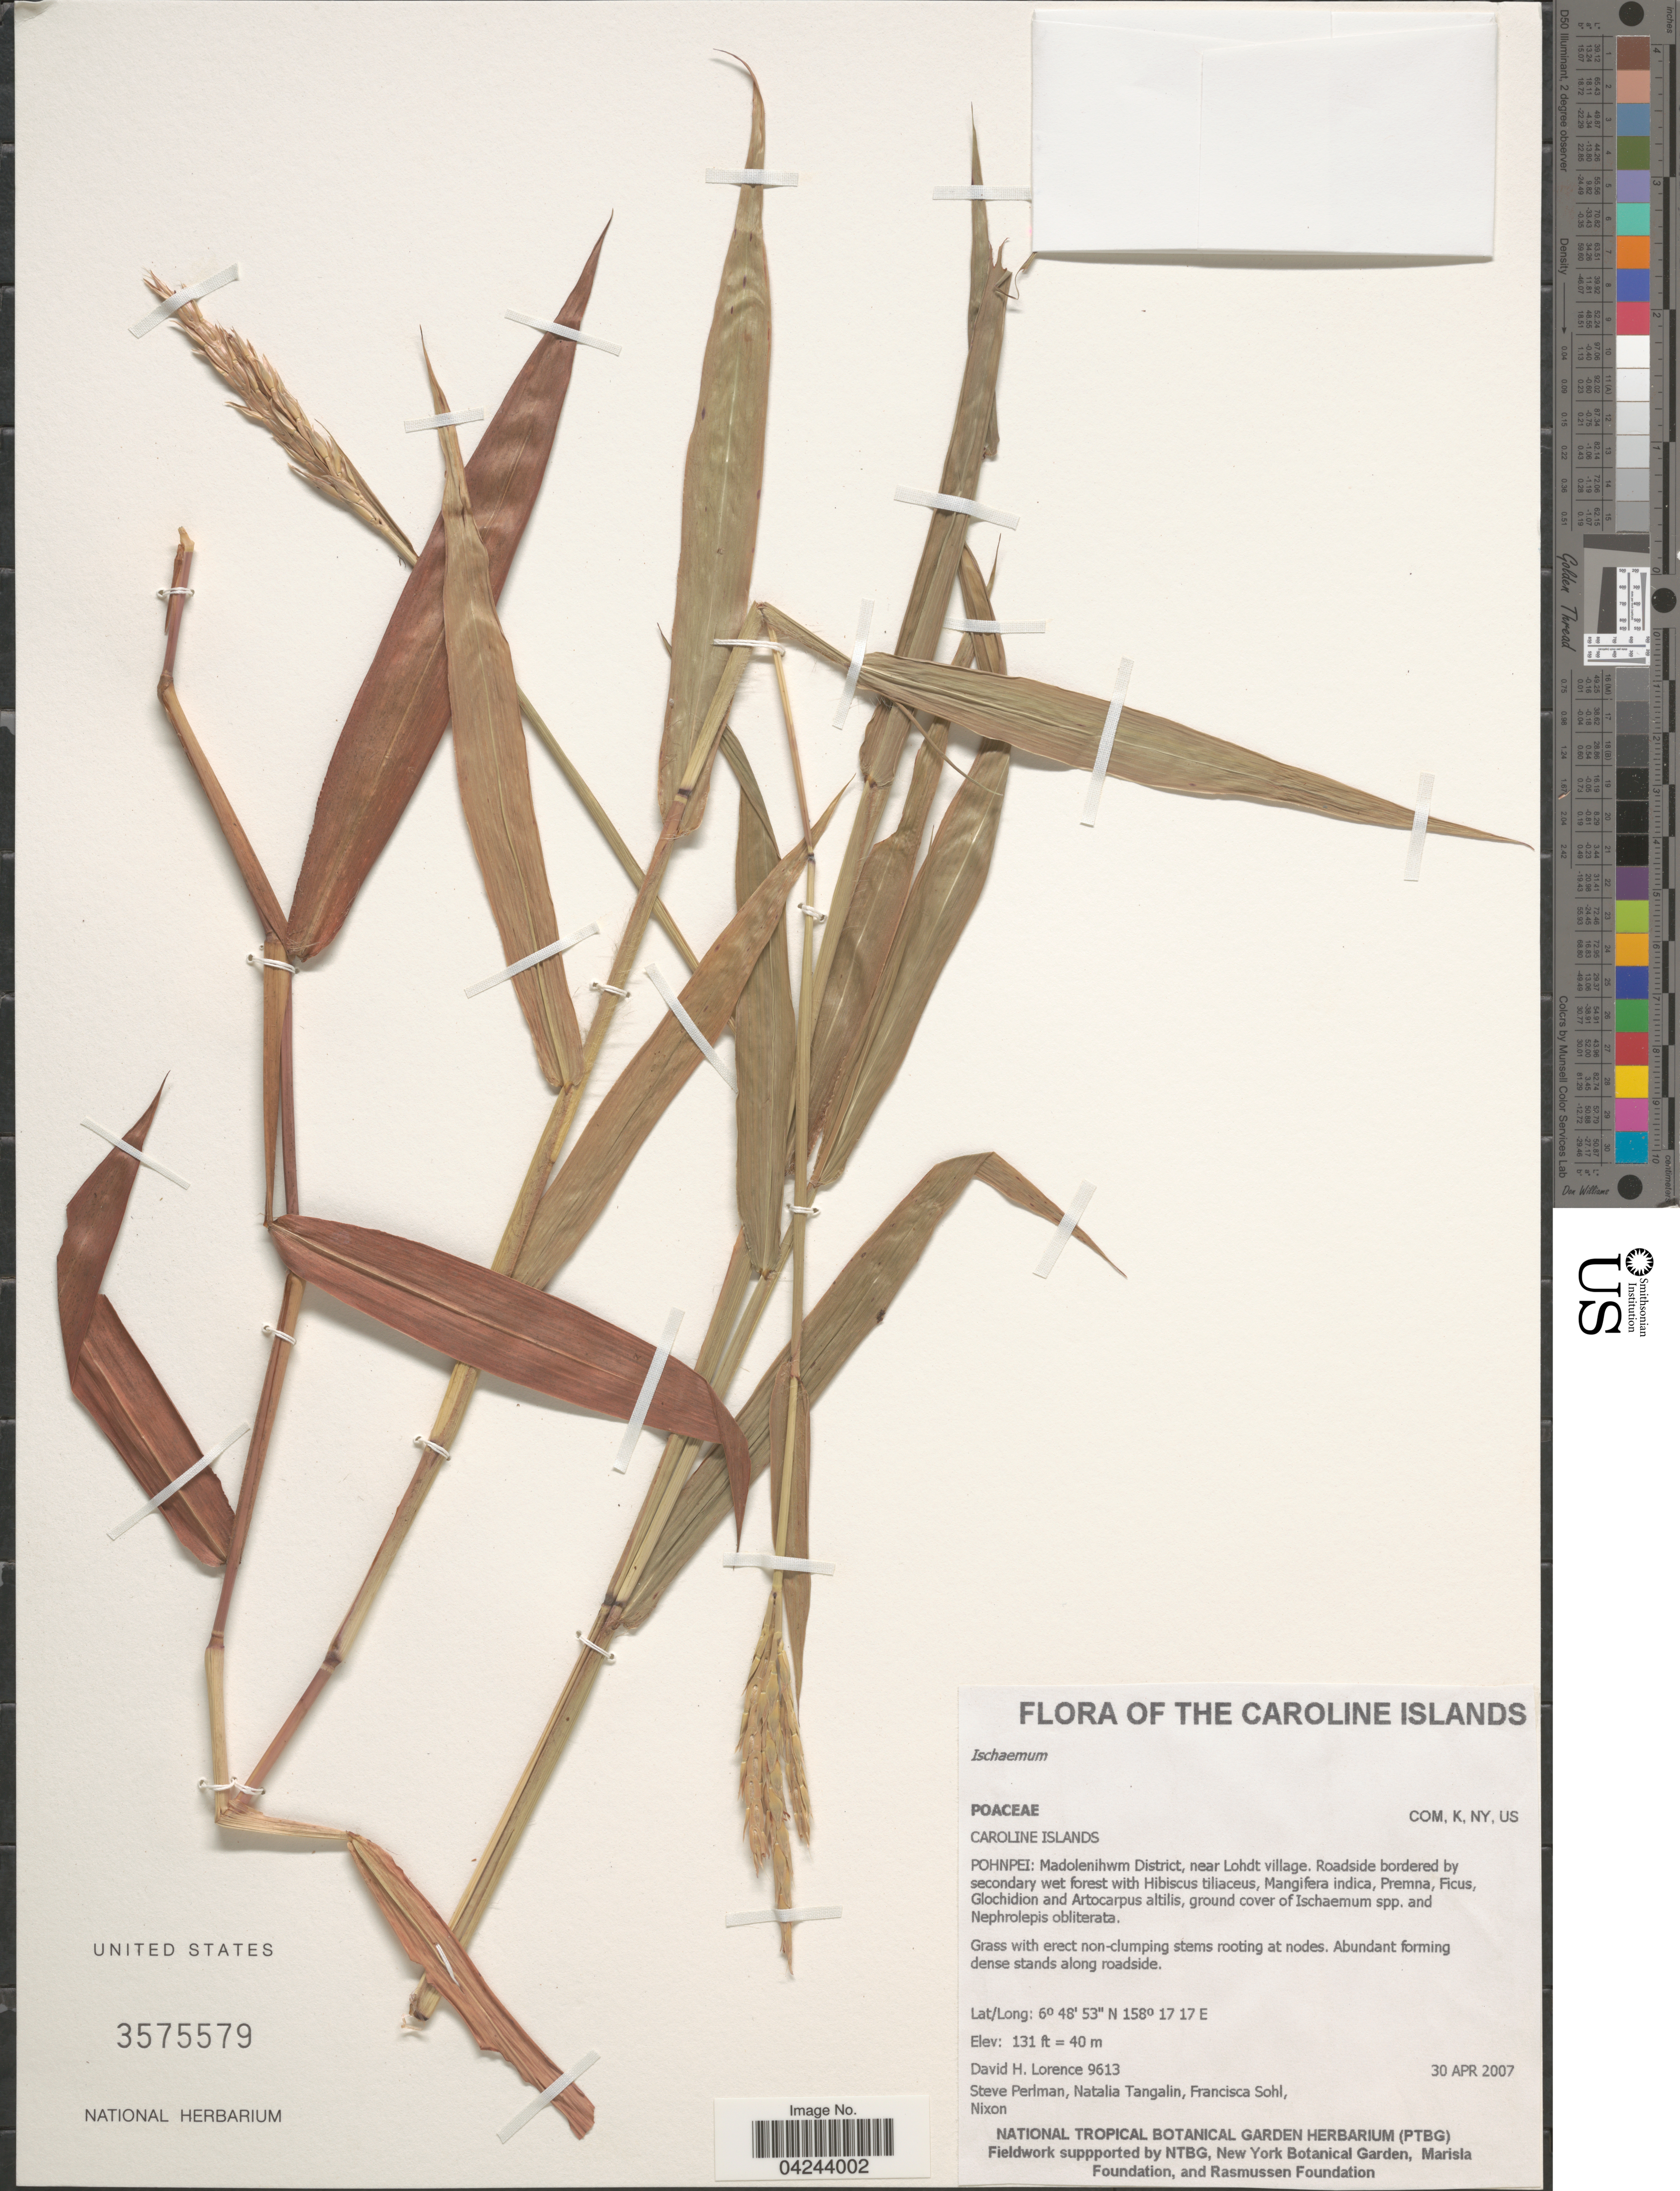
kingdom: Plantae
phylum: Tracheophyta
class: Liliopsida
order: Poales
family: Poaceae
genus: Ischaemum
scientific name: Ischaemum sp.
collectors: D. Lorence, S. Perlman, N. Tangalin, F. Sohl & -. Nixon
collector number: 9613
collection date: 2007-04-30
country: Micronesia, Federated States of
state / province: Pohnpei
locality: The Caroline Islands. Madolenihwm District, near Lohdt village.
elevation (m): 40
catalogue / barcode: US 3575579